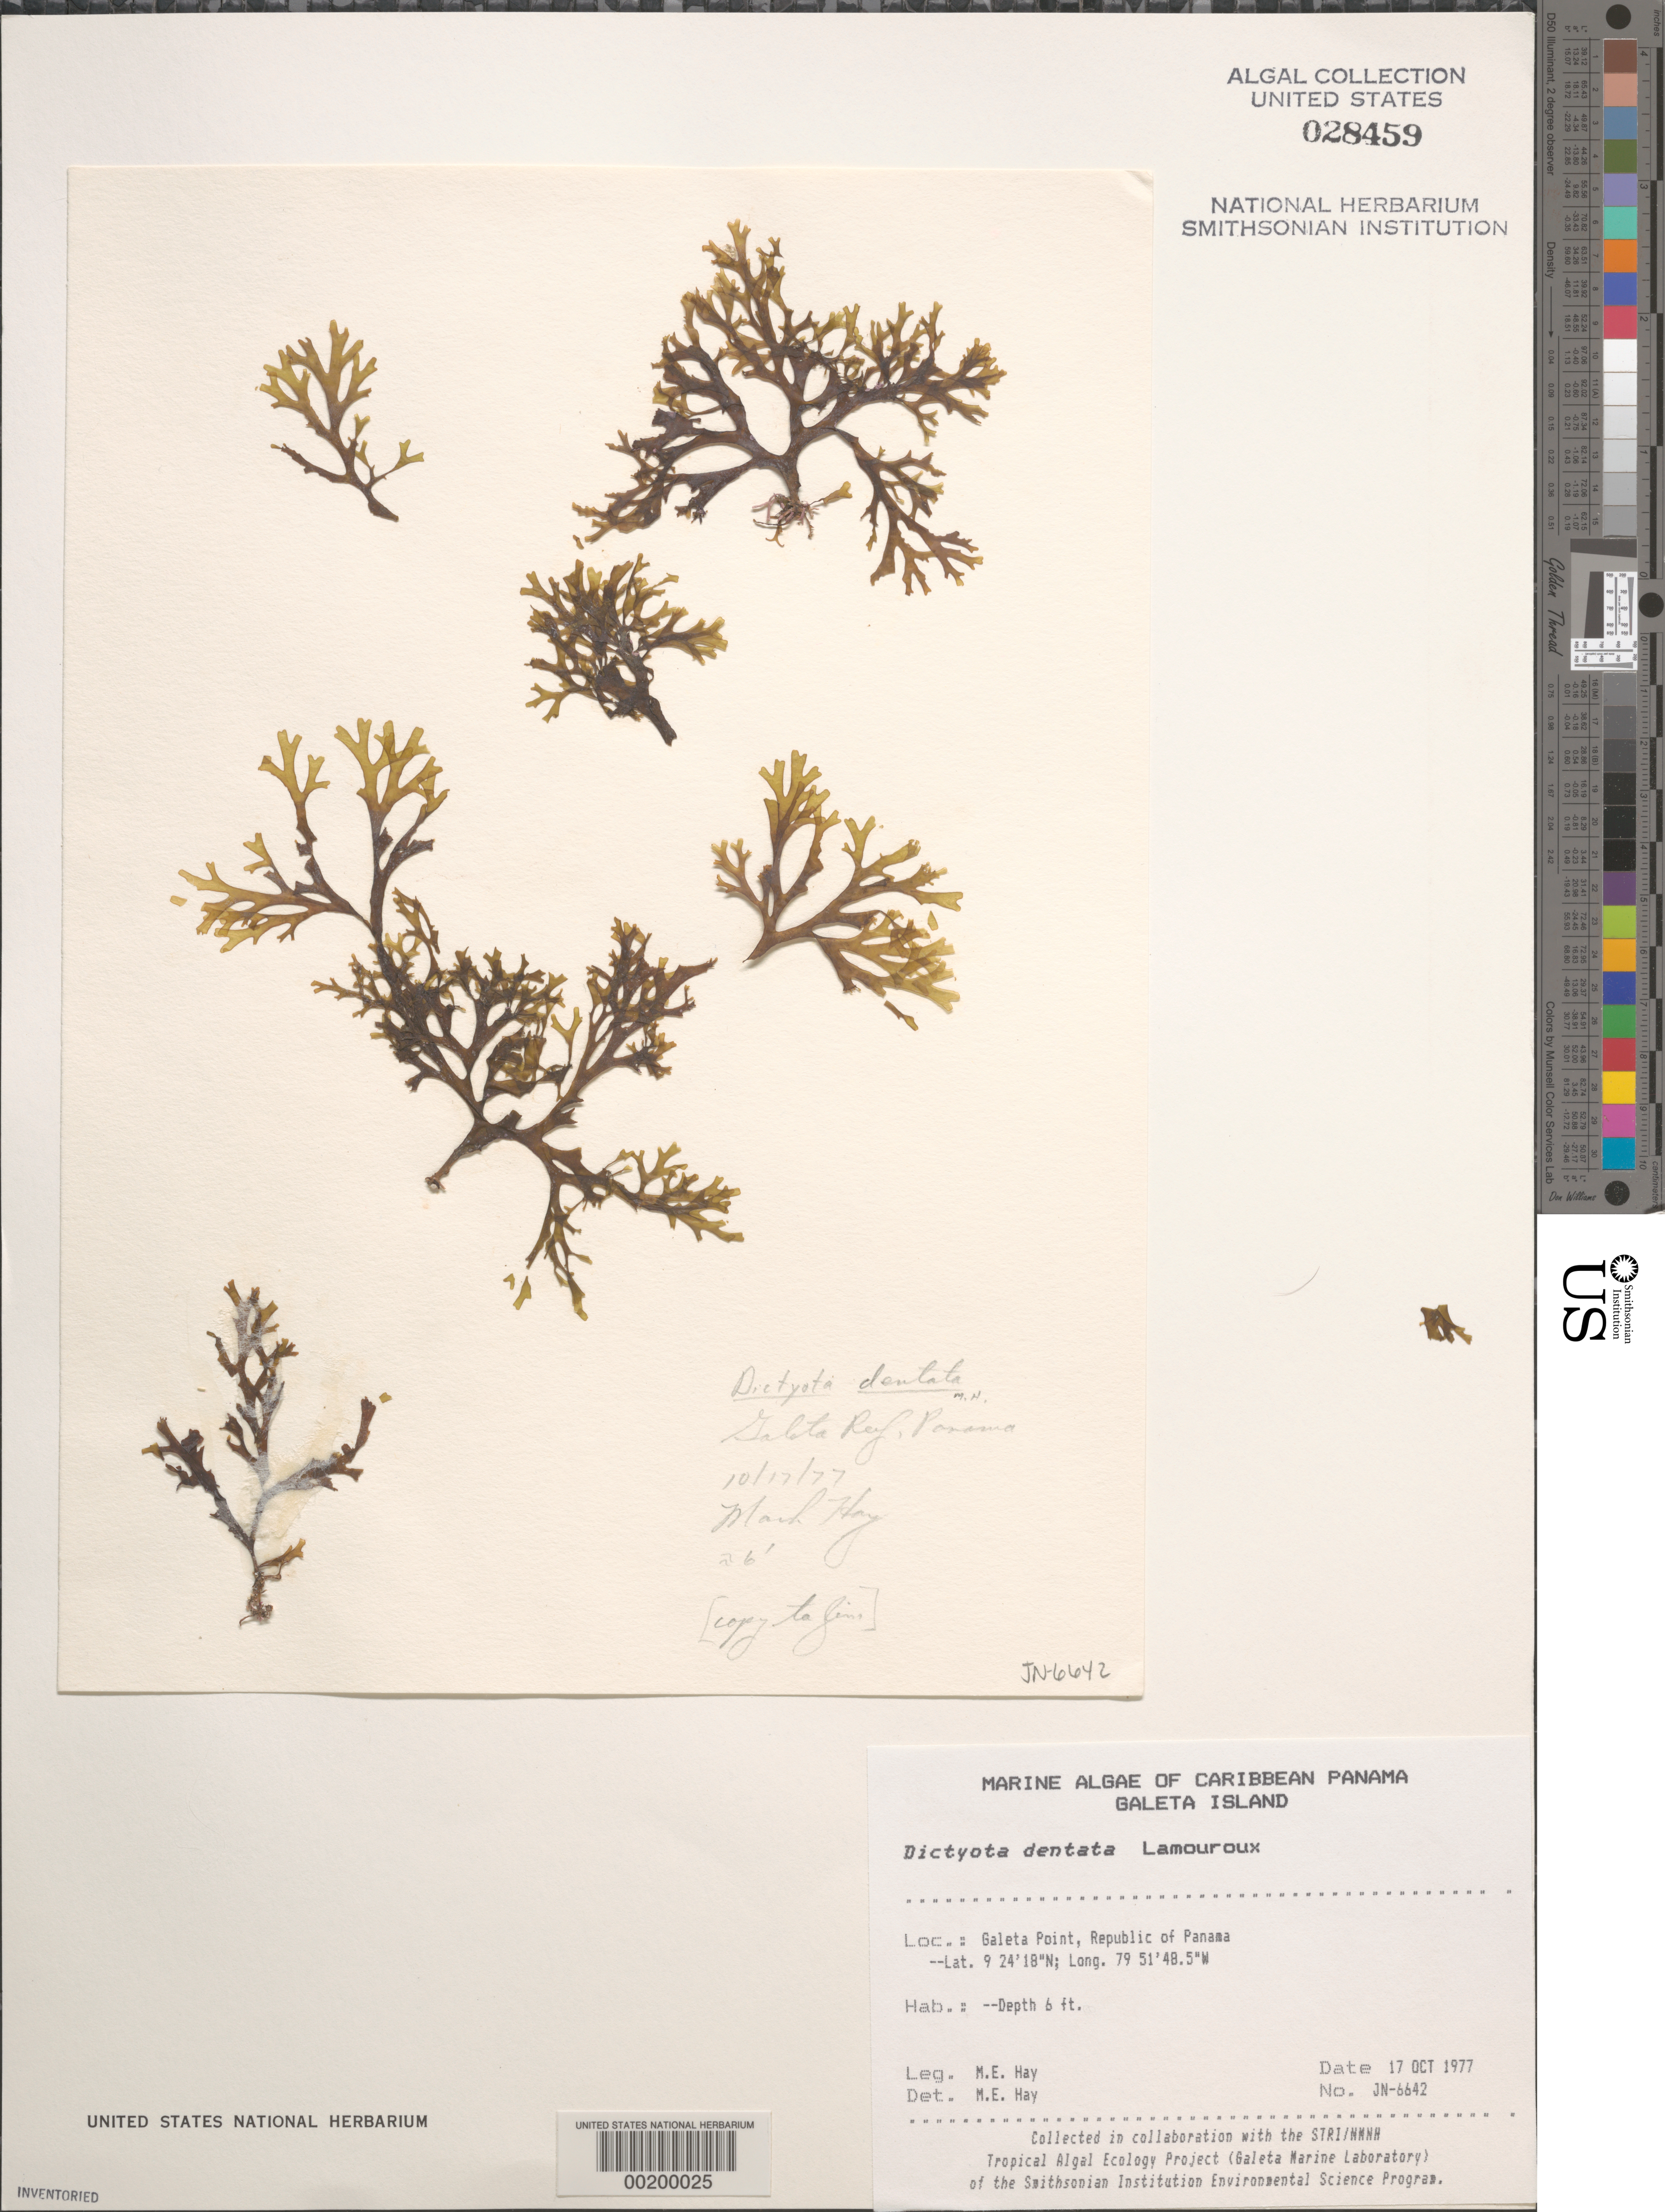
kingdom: Chromista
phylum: Ochrophyta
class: Phaeophyceae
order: Dictyotales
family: Dictyotaceae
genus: Dictyota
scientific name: Dictyota mertensii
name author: (C. Mart.) Kütz.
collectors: M. E. Hay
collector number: JN-6642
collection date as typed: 17 Oct 1977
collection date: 1977-10-17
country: Panama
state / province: Colón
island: Galeta Island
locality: Galeta Point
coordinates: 9 24' 18" N, 79 51' 48.5" W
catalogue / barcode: US 28459